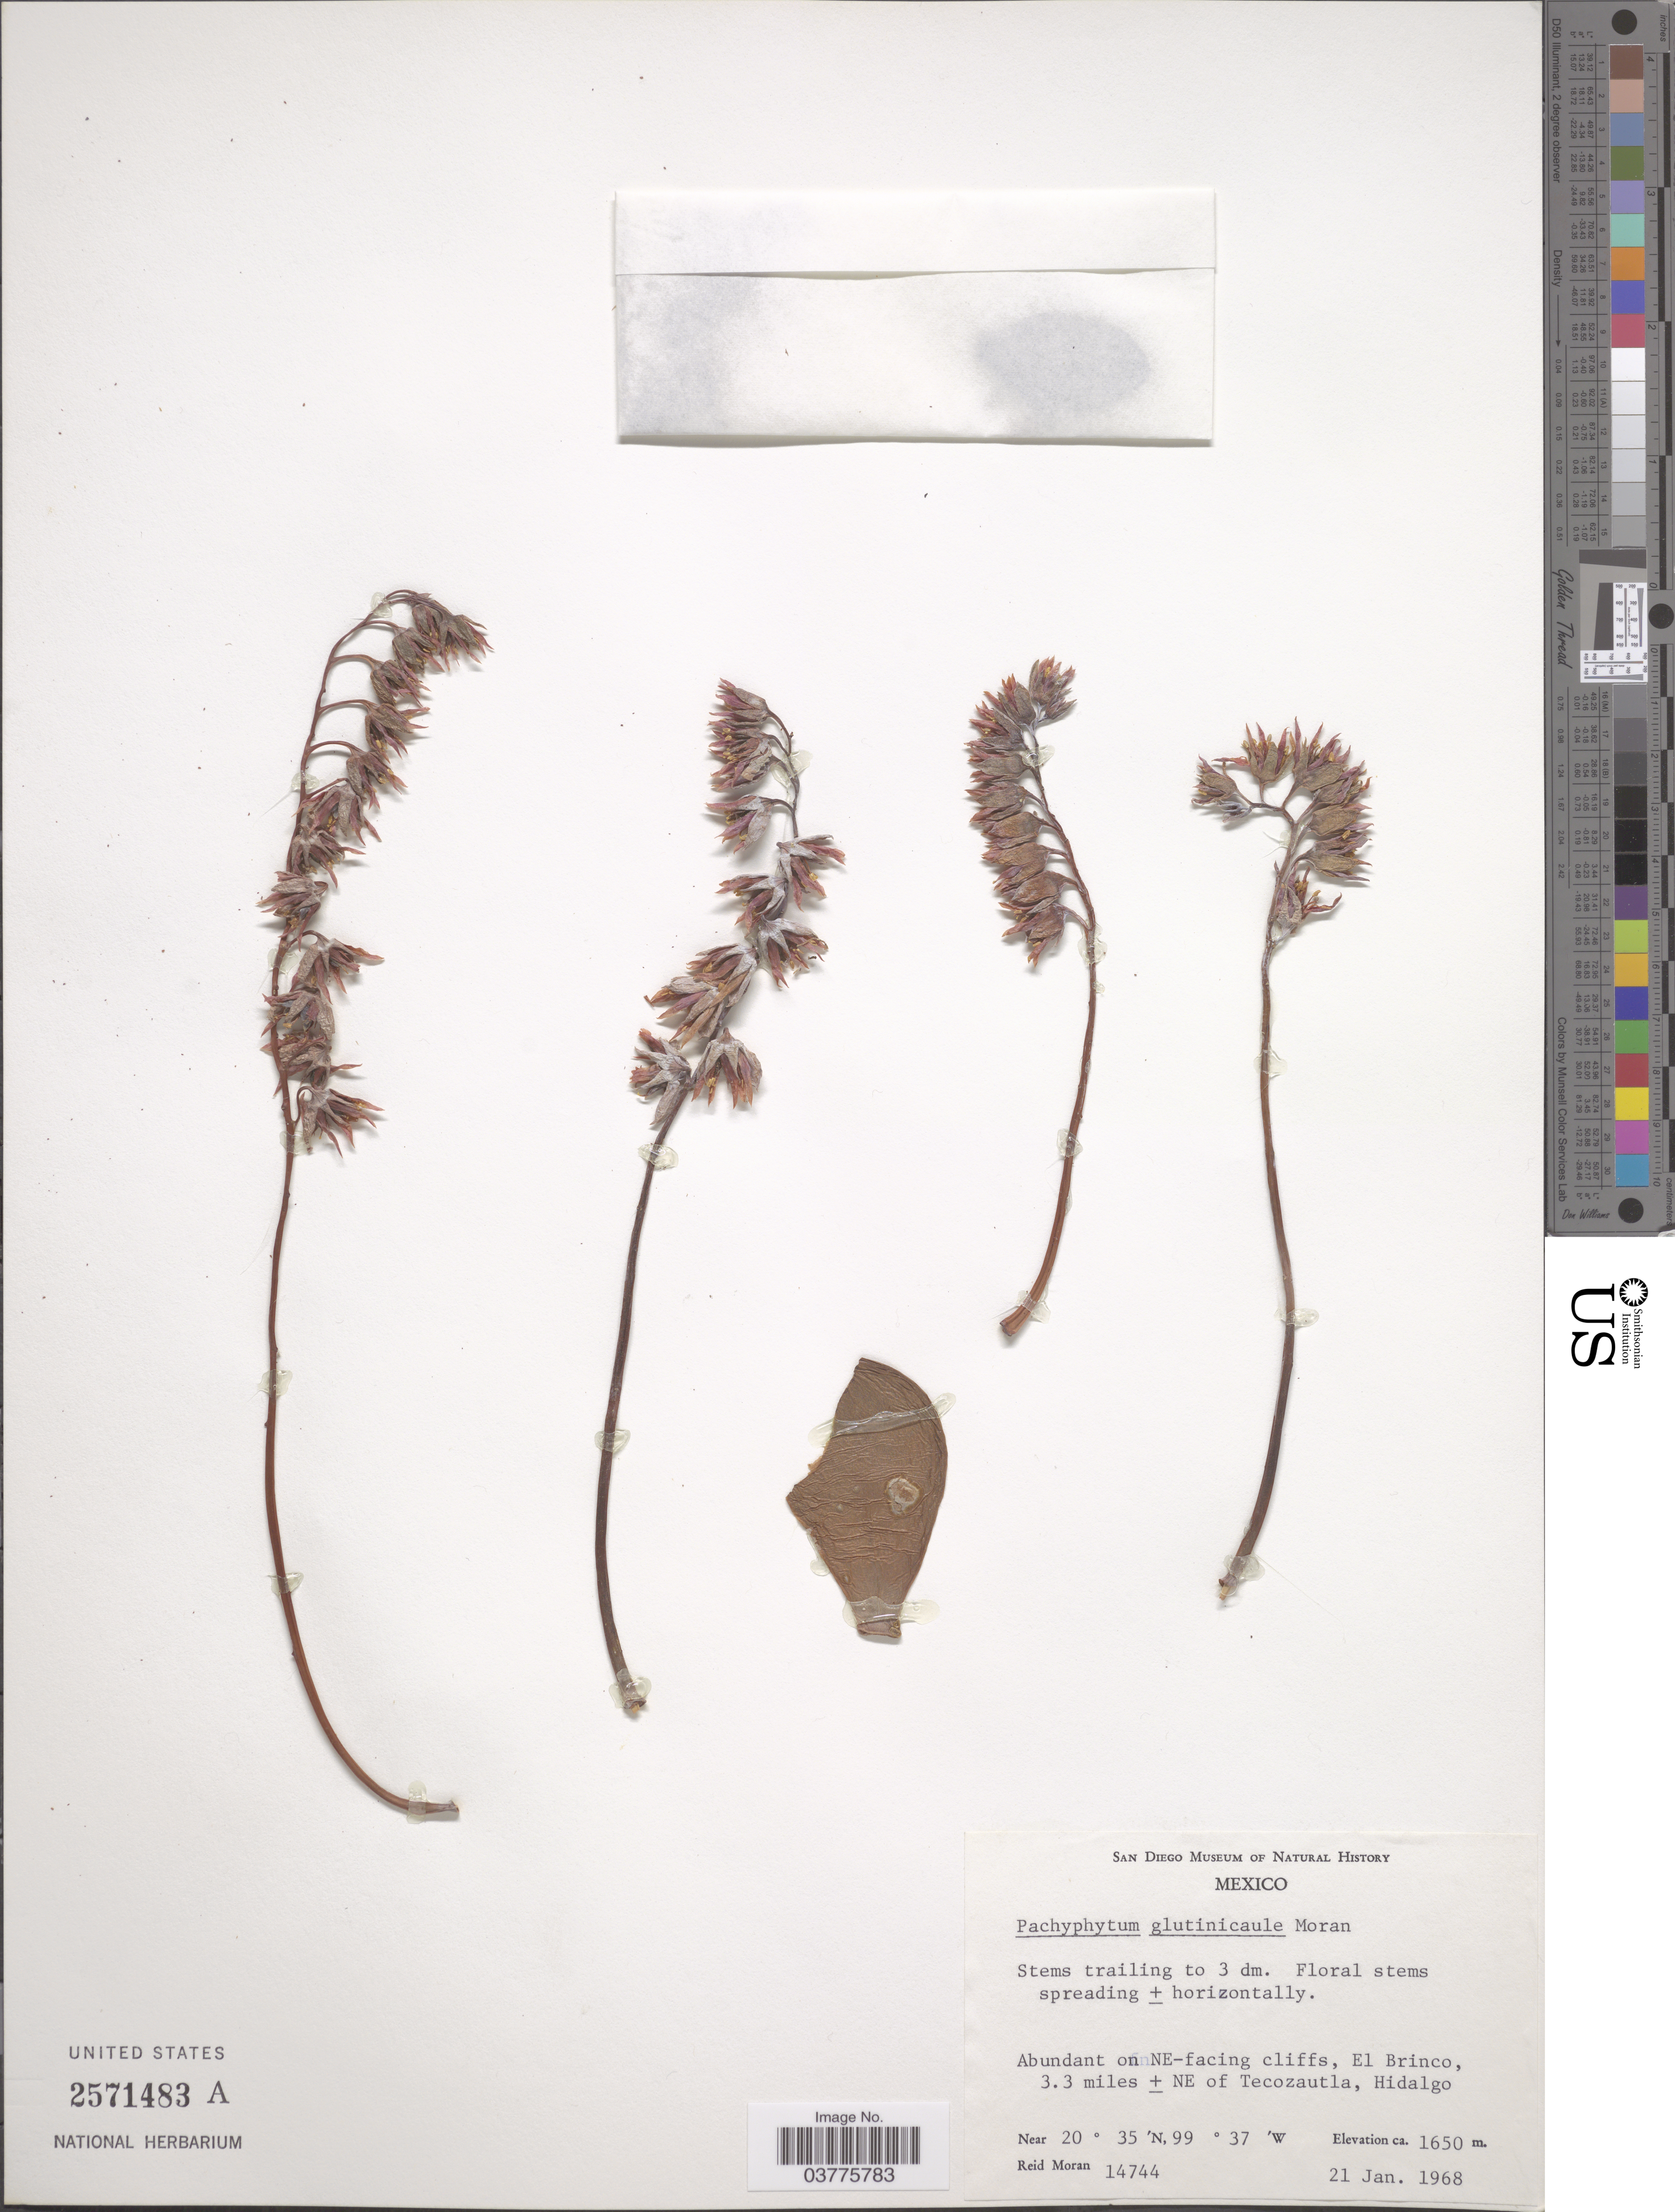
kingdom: Plantae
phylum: Tracheophyta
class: Magnoliopsida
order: Saxifragales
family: Crassulaceae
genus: Pachyphytum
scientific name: Pachyphytum glutinicaule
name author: Moran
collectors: R. Moran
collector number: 14744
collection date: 1968-01-21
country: Mexico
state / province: Hidalgo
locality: El Brinco, 3.3 miles ± NE of Tecozautla.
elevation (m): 1650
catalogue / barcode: US 2571483A